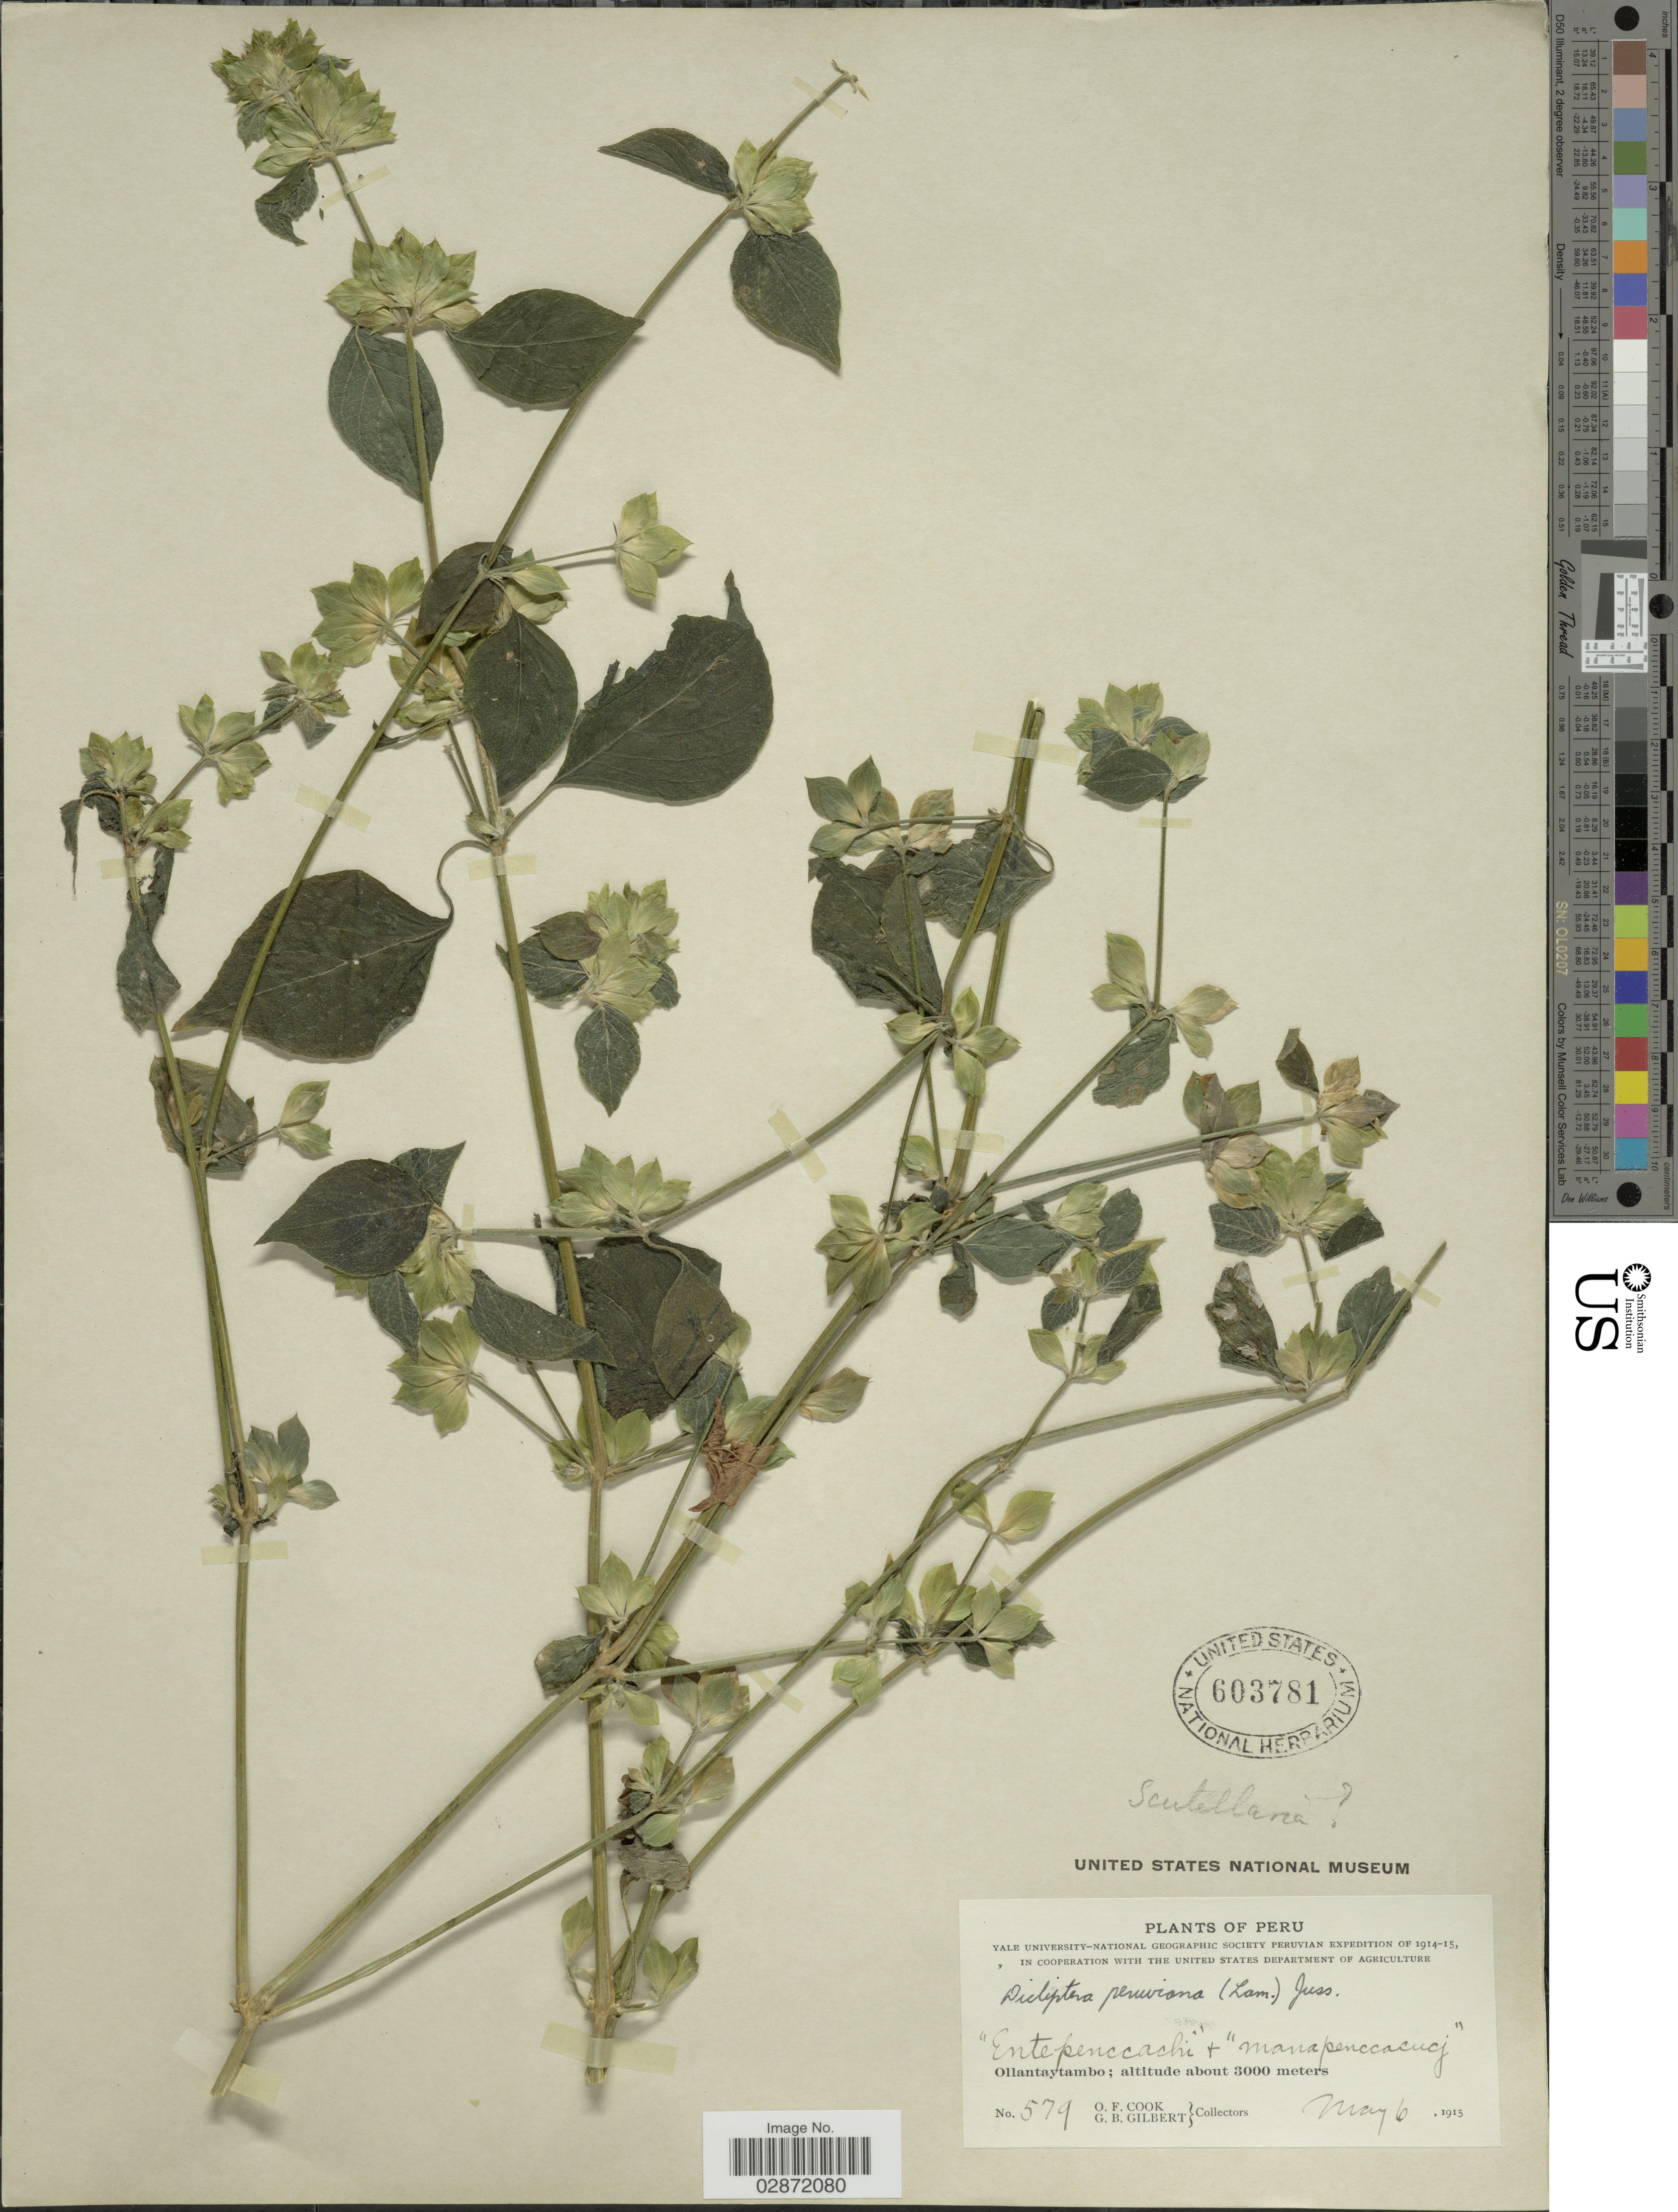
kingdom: Plantae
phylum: Tracheophyta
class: Magnoliopsida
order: Lamiales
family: Acanthaceae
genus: Dicliptera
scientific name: Dicliptera peruviana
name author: (Ruiz & Pav.) Juss.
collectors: O. F. Cook & G. B. Gilbert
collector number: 579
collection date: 1915-05-06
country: Peru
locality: Ollantaytambo.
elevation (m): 3000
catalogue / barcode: US 603781